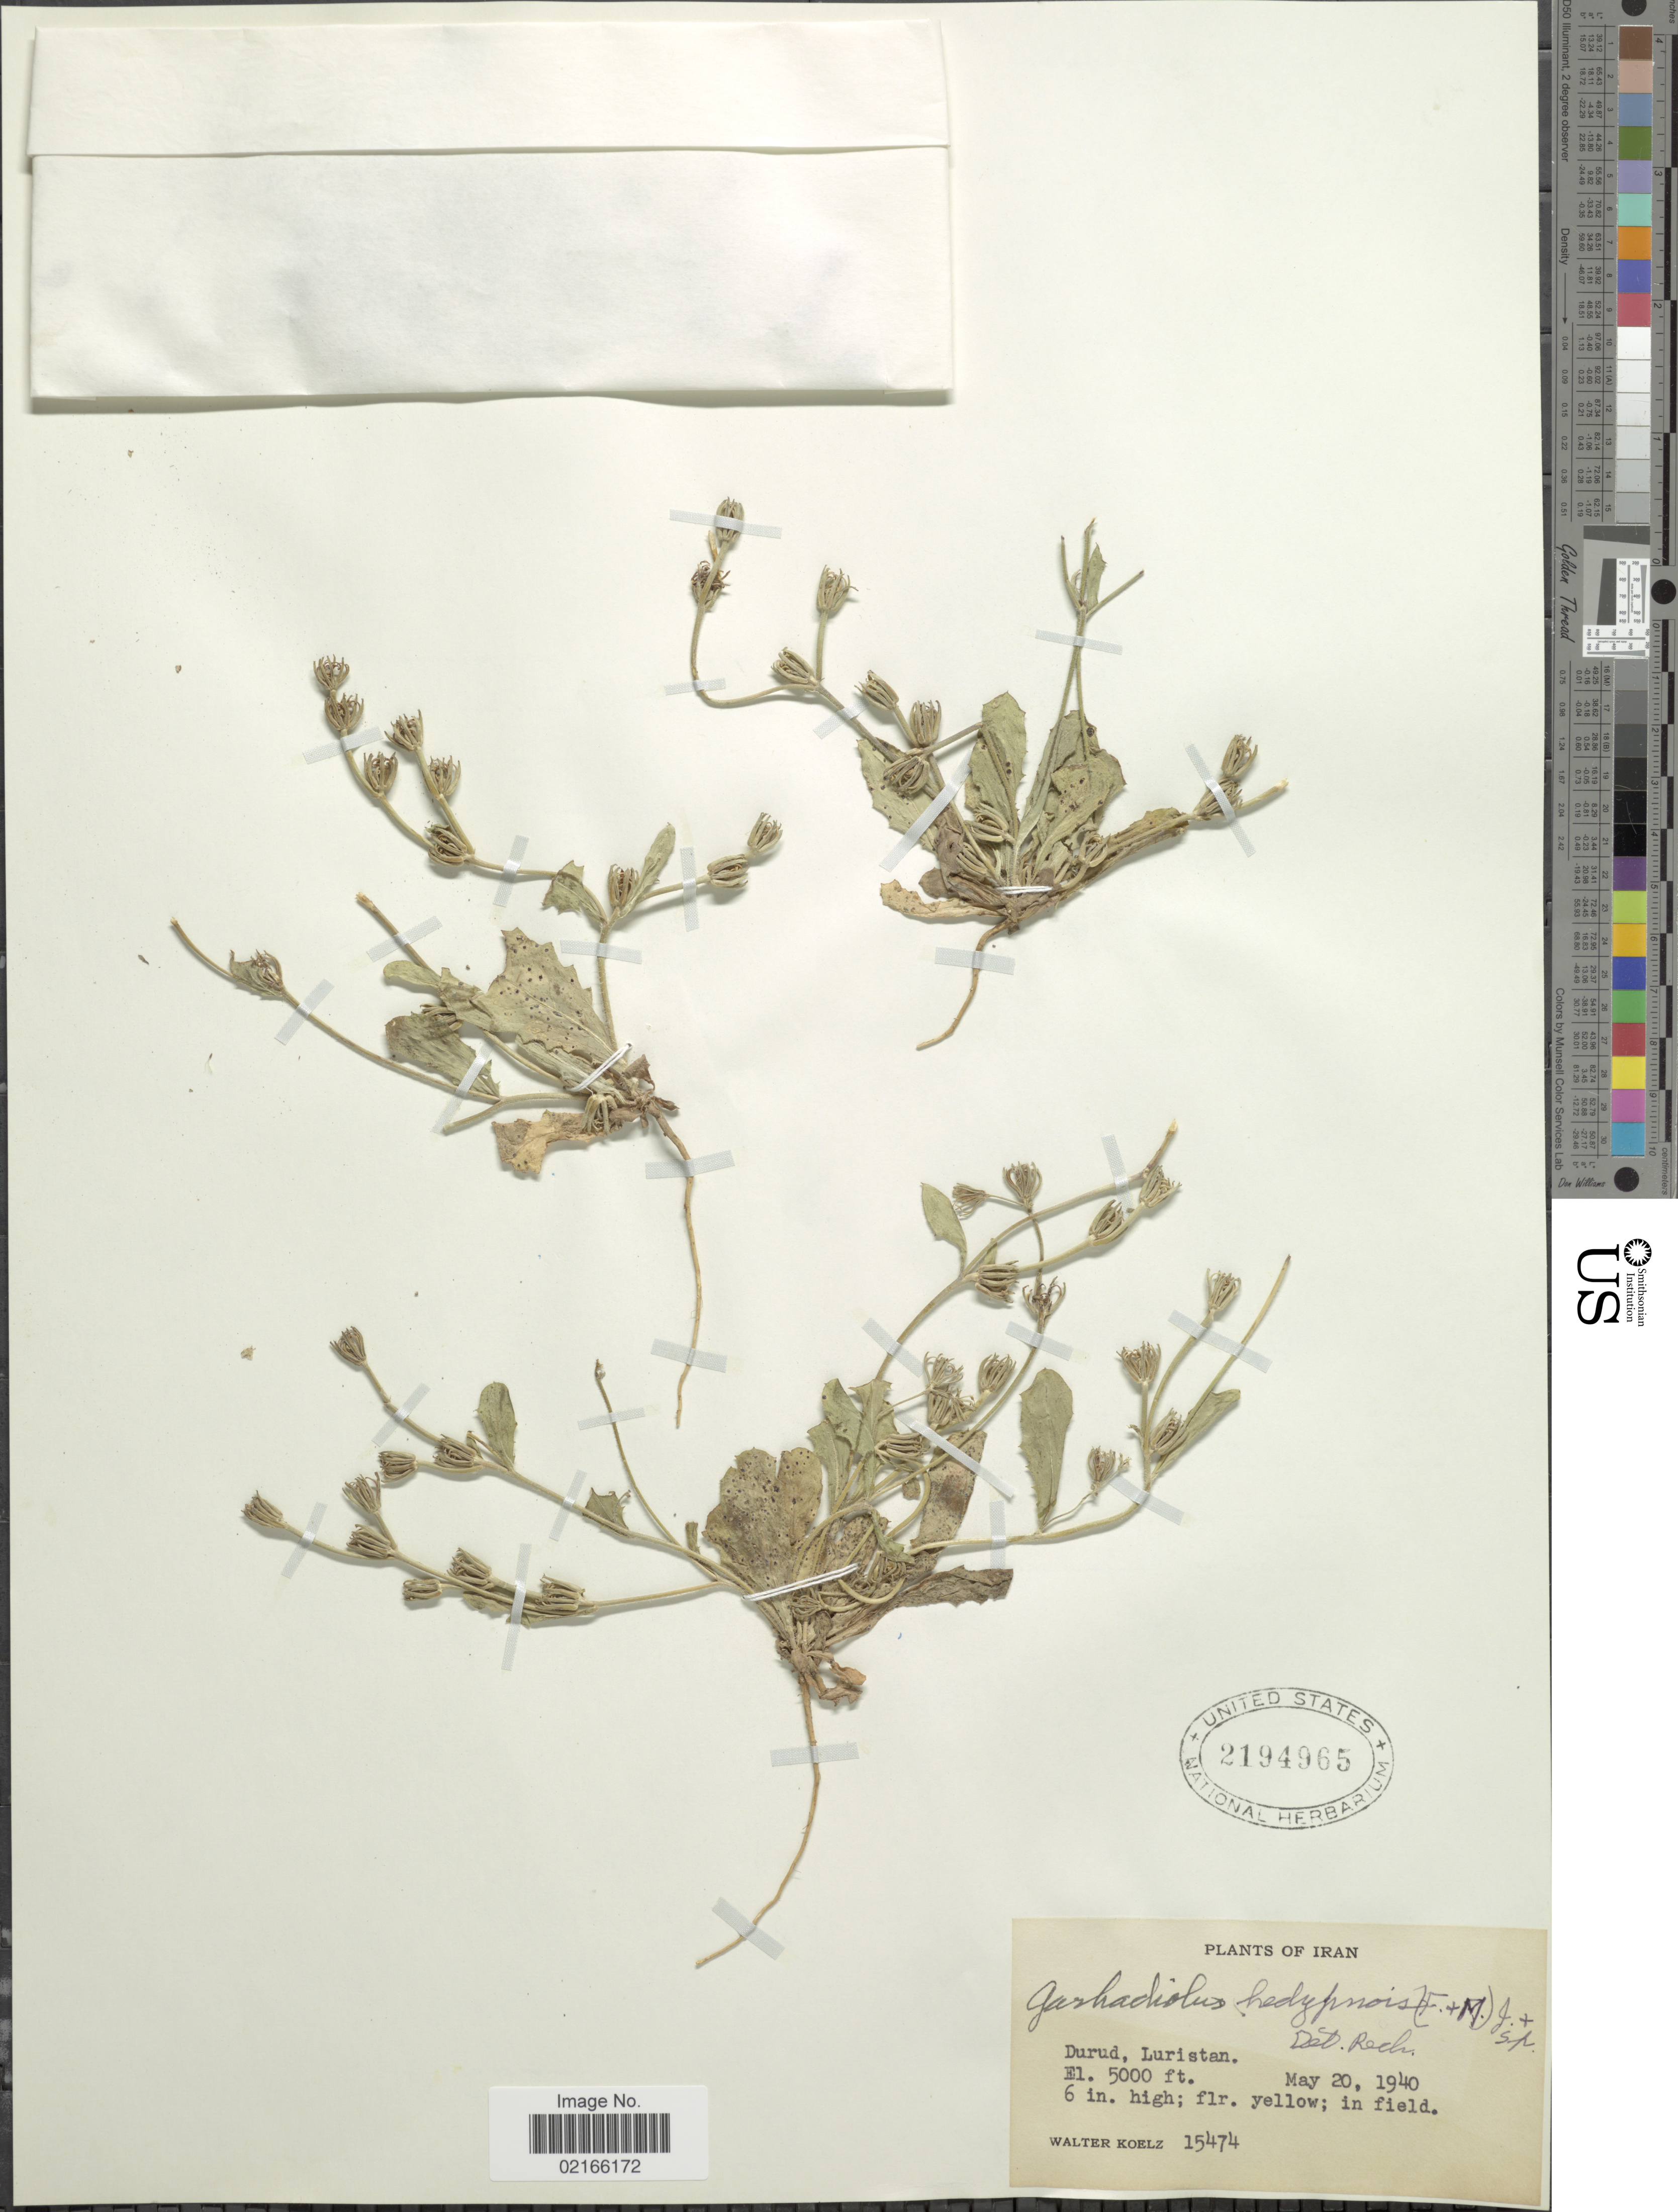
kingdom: Plantae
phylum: Tracheophyta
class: Magnoliopsida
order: Asterales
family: Asteraceae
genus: Garhadiolus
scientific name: Garhadiolus hedypnois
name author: Jaub. & Spach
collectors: W. N. Koelz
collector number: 15474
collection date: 1940-05-20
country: Iran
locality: Durud, Luristan, in field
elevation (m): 1524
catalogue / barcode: US 2194965